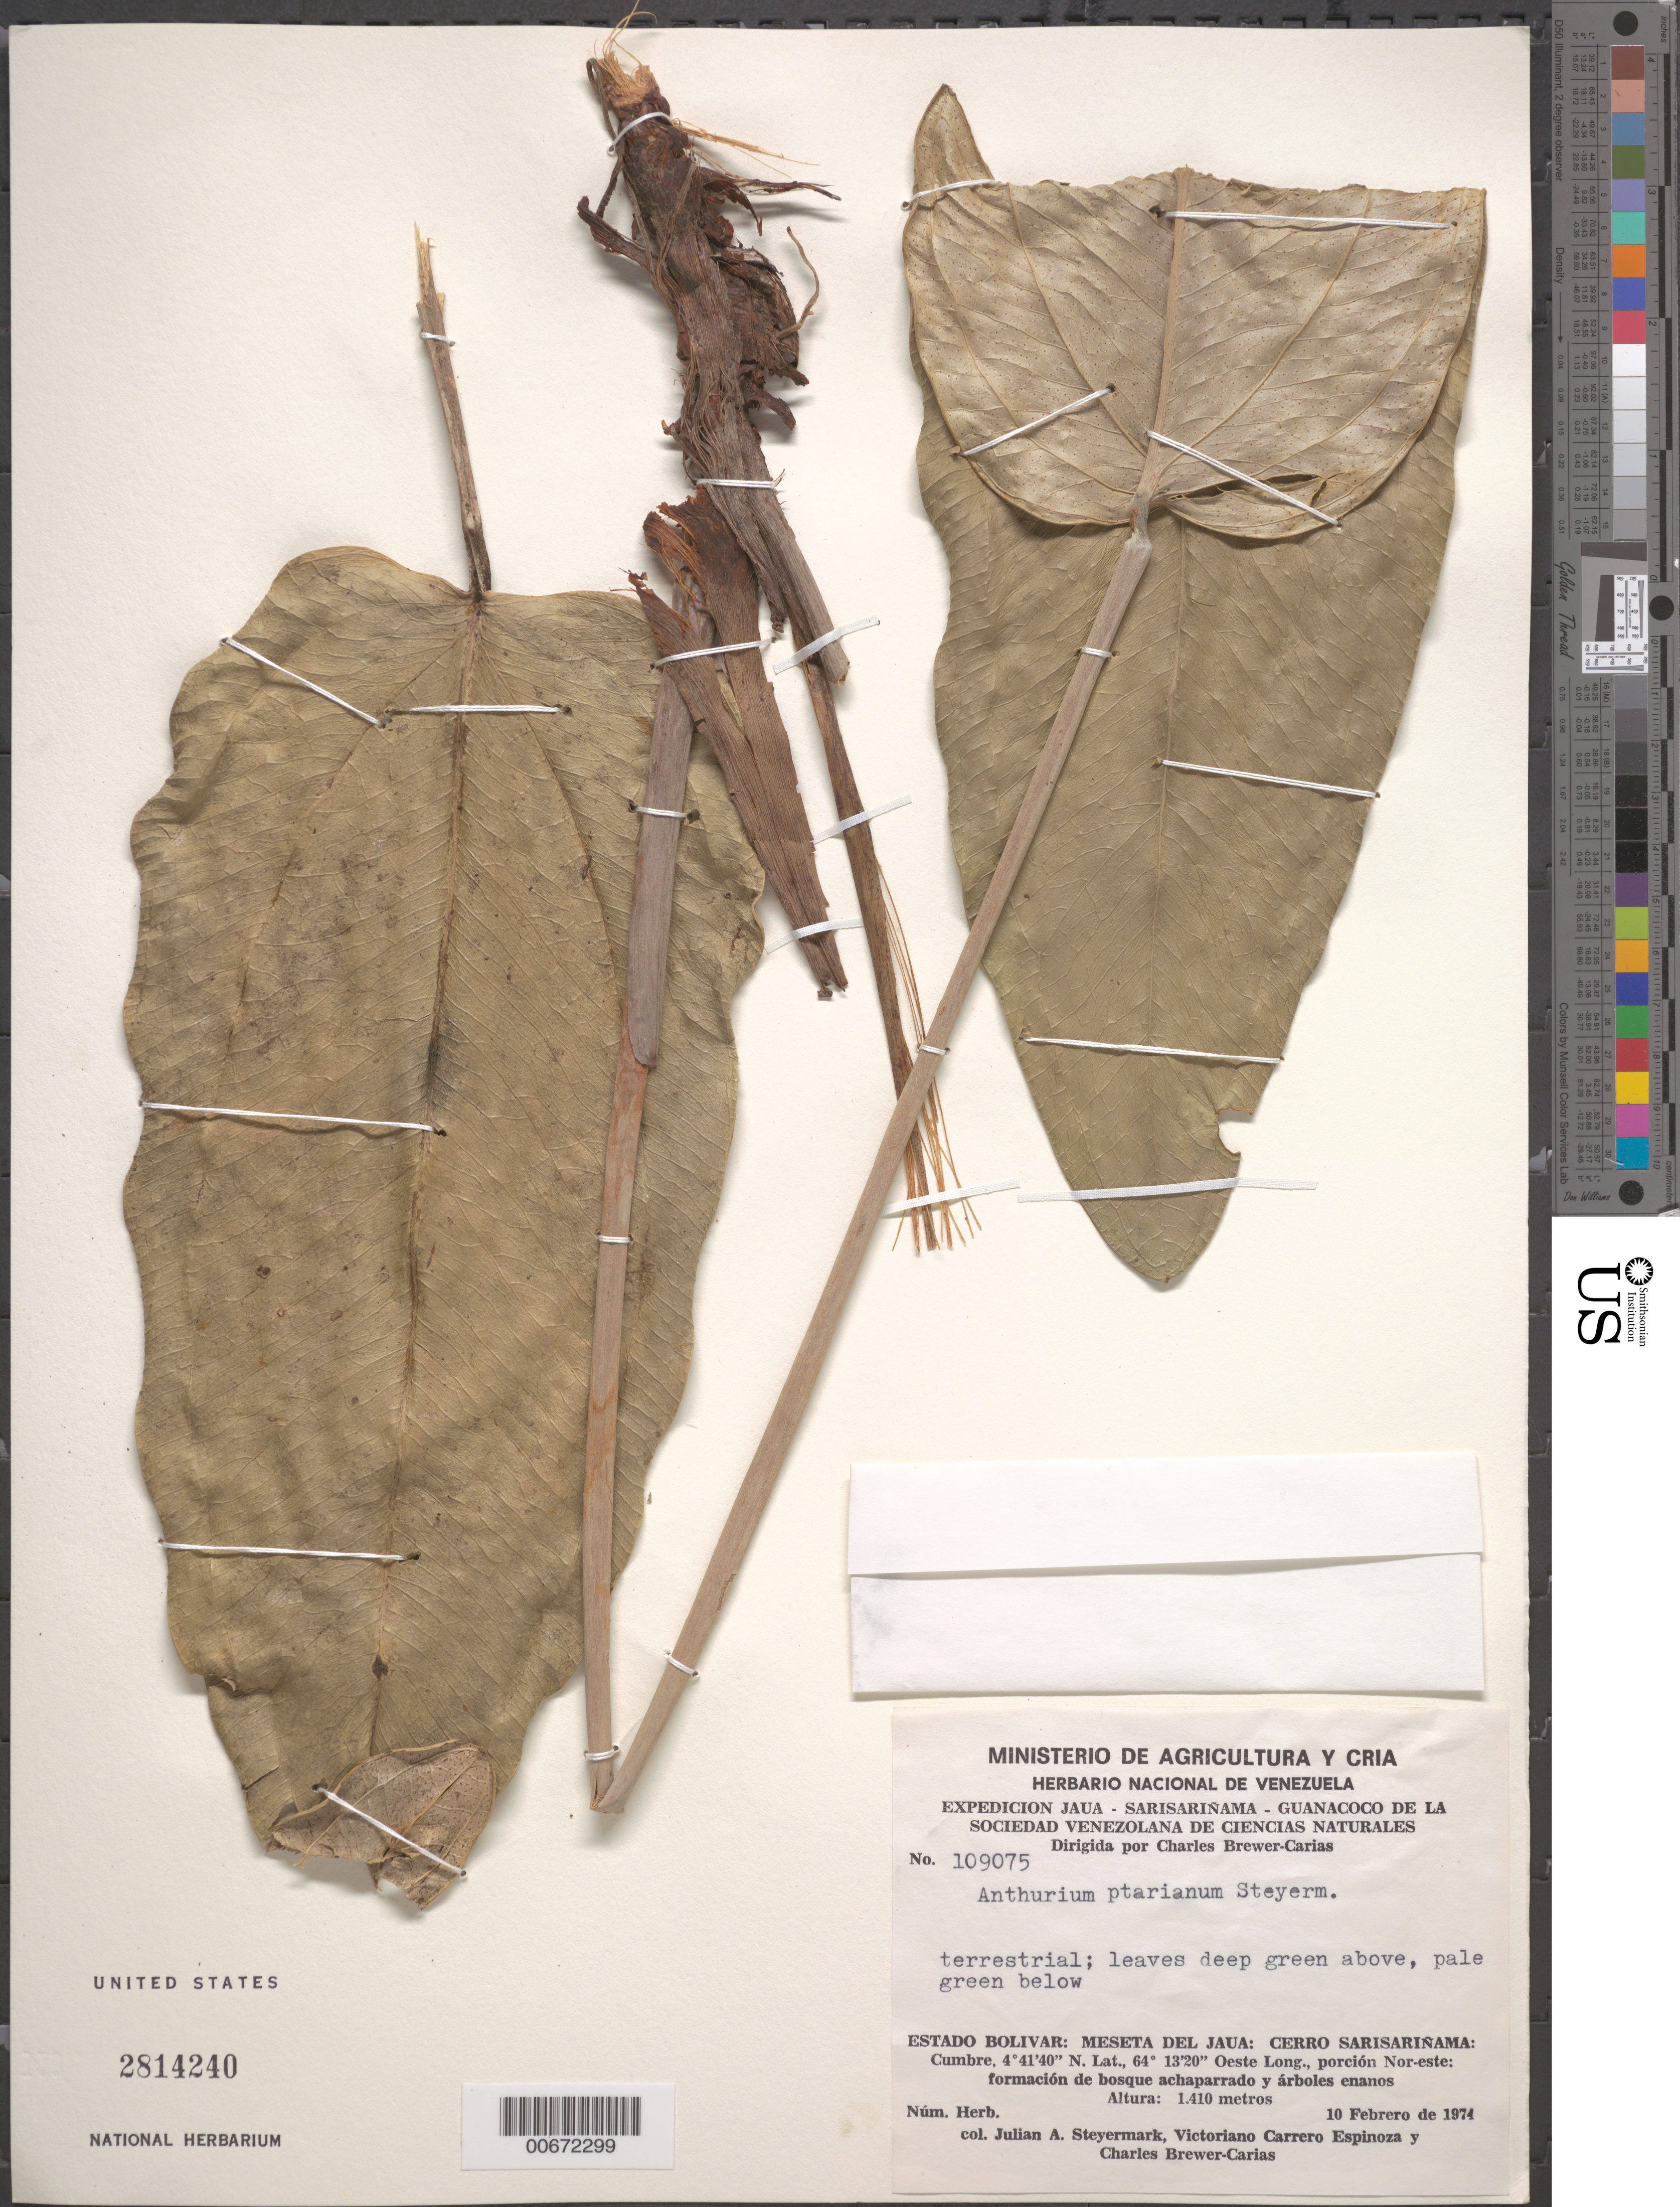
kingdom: Plantae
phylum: Tracheophyta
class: Liliopsida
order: Alismatales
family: Araceae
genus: Anthurium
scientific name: Anthurium ptarianum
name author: Steyerm.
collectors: J. Steyermark, V. Carreño E. & C. Brewer-Carias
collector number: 109075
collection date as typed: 10-Feb-74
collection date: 1974-02-10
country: Venezuela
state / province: Bolívar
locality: Meseta del Jaua: Cerro Sarisariñama, summit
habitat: NE part of summit, formation of forest, dwarf trees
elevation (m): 1410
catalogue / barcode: US 2814240